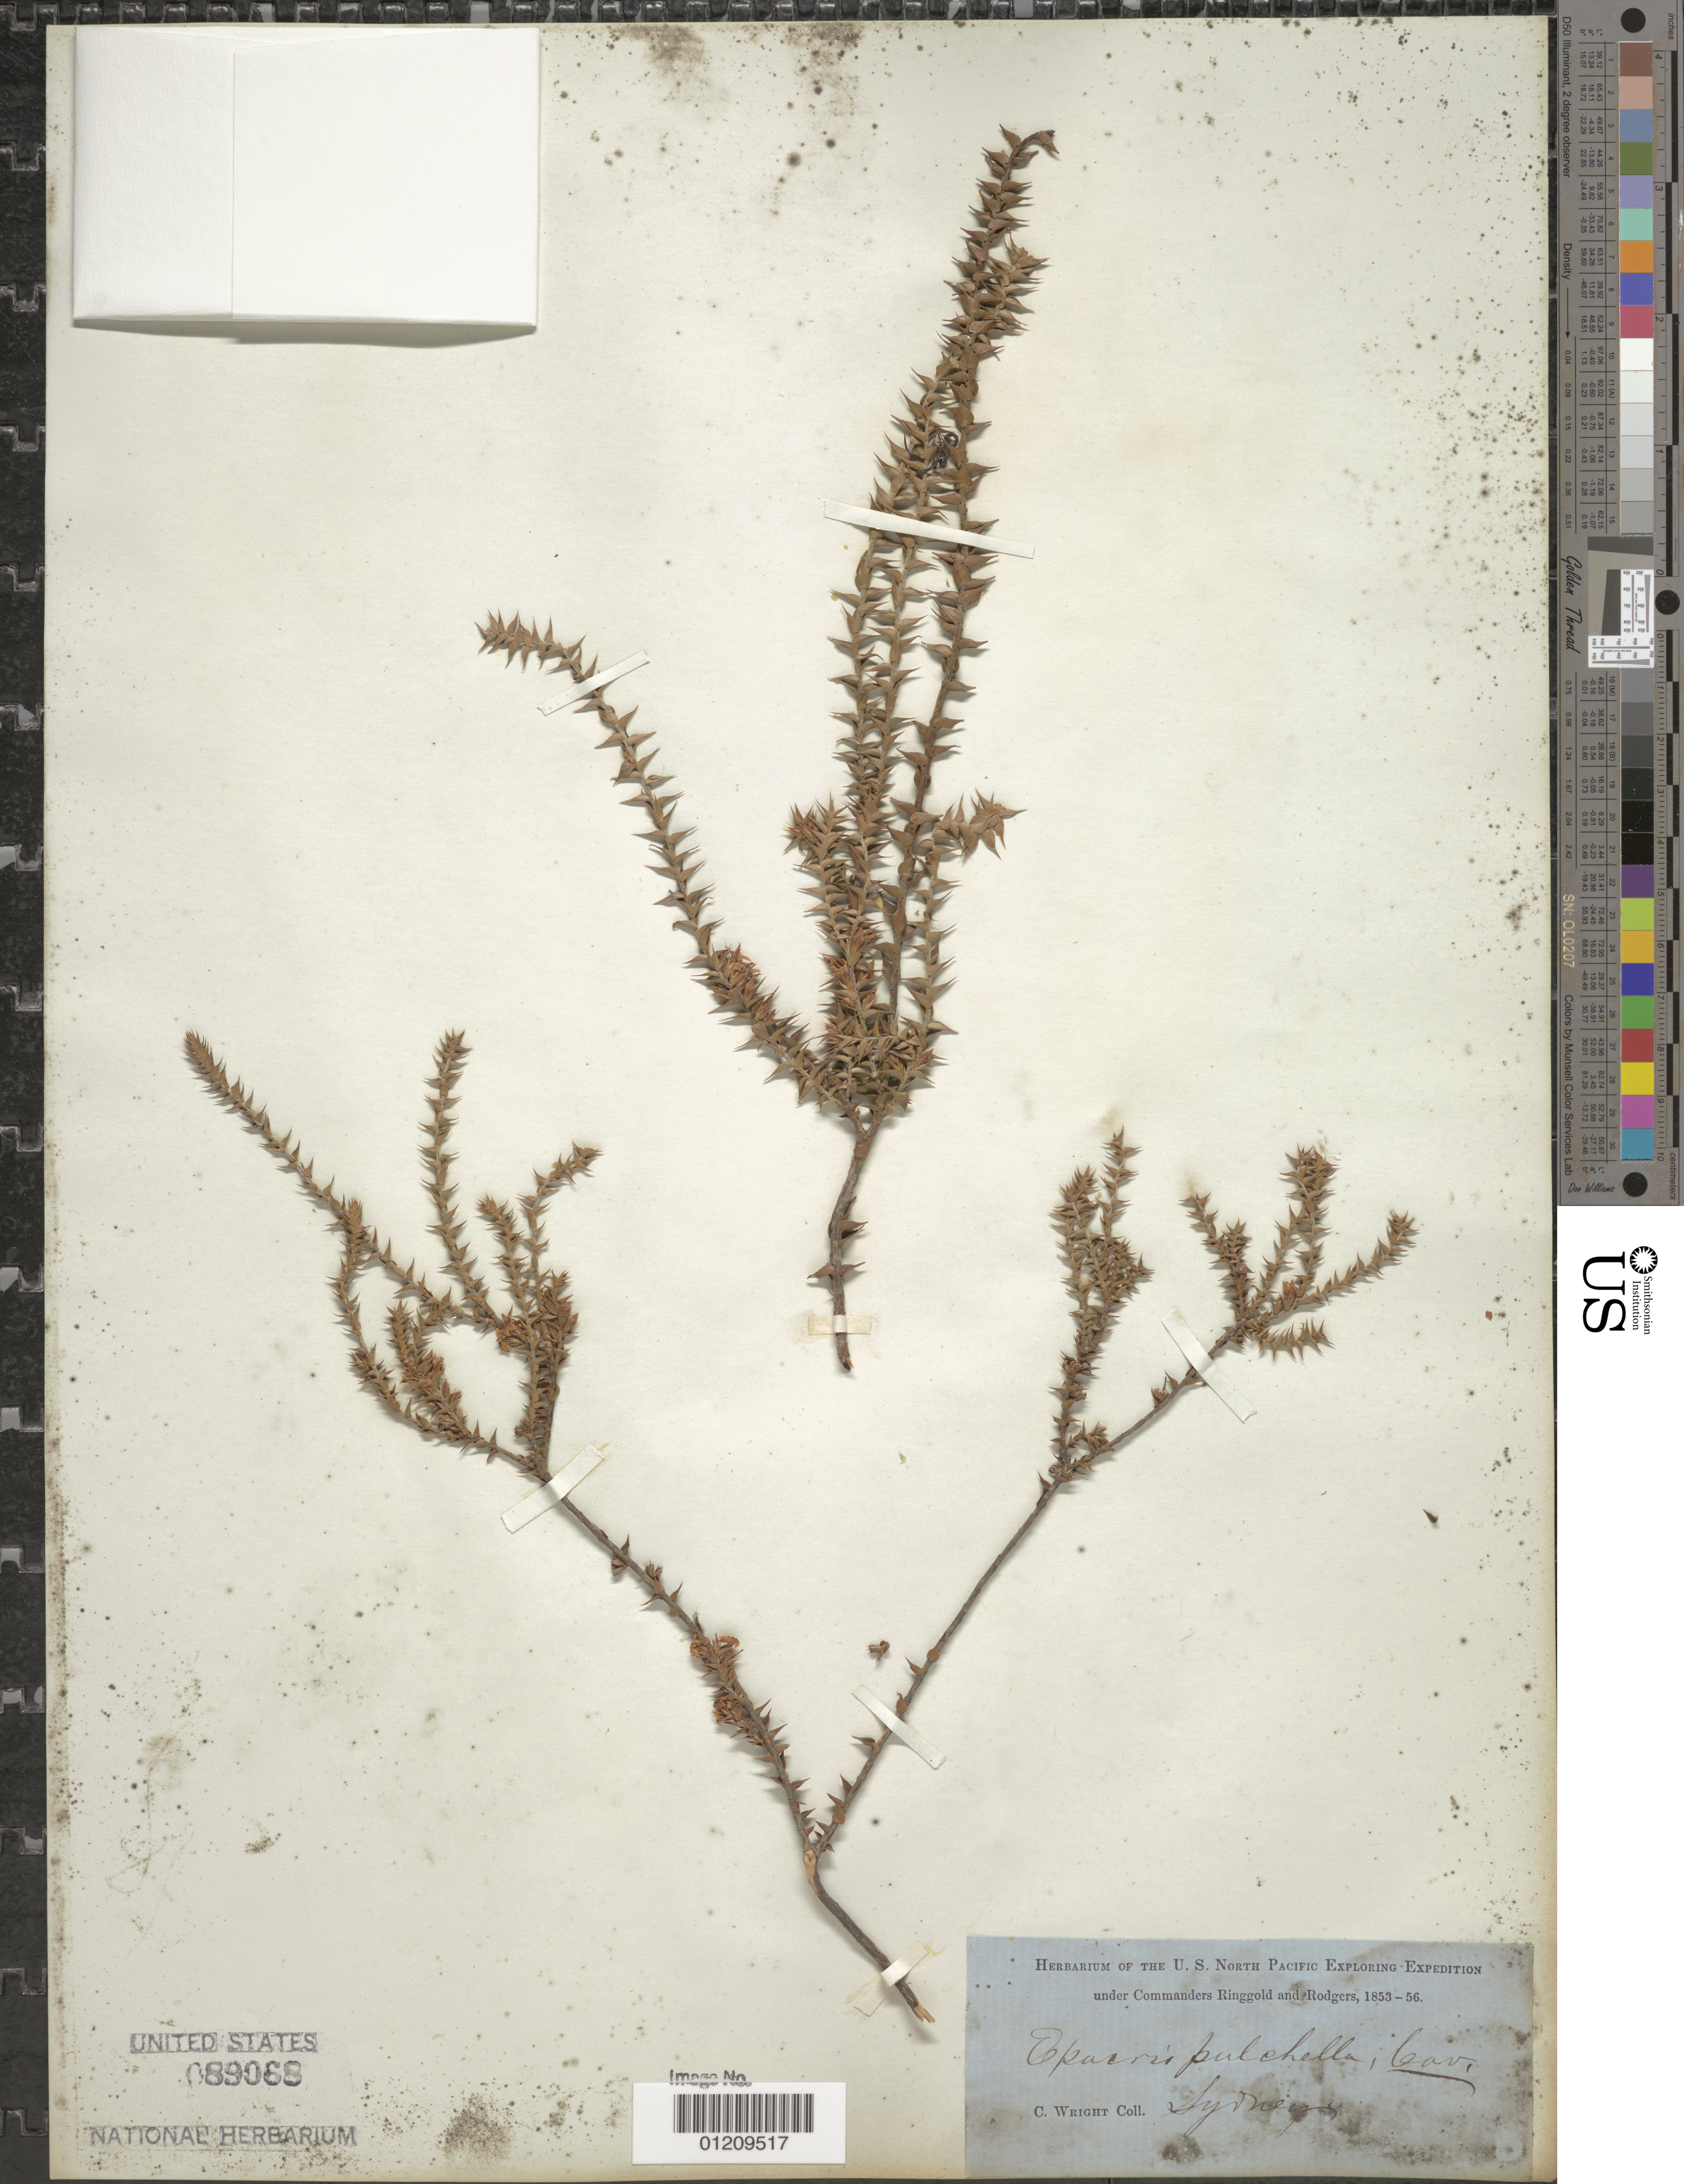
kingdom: Plantae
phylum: Tracheophyta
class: Magnoliopsida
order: Ericales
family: Ericaceae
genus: Epacris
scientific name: Epacris pulchella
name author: Cav.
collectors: C. Wright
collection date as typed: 1853 to -- -- 1856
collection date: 1853/1856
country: Australia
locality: Sydney.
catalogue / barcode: US 89068